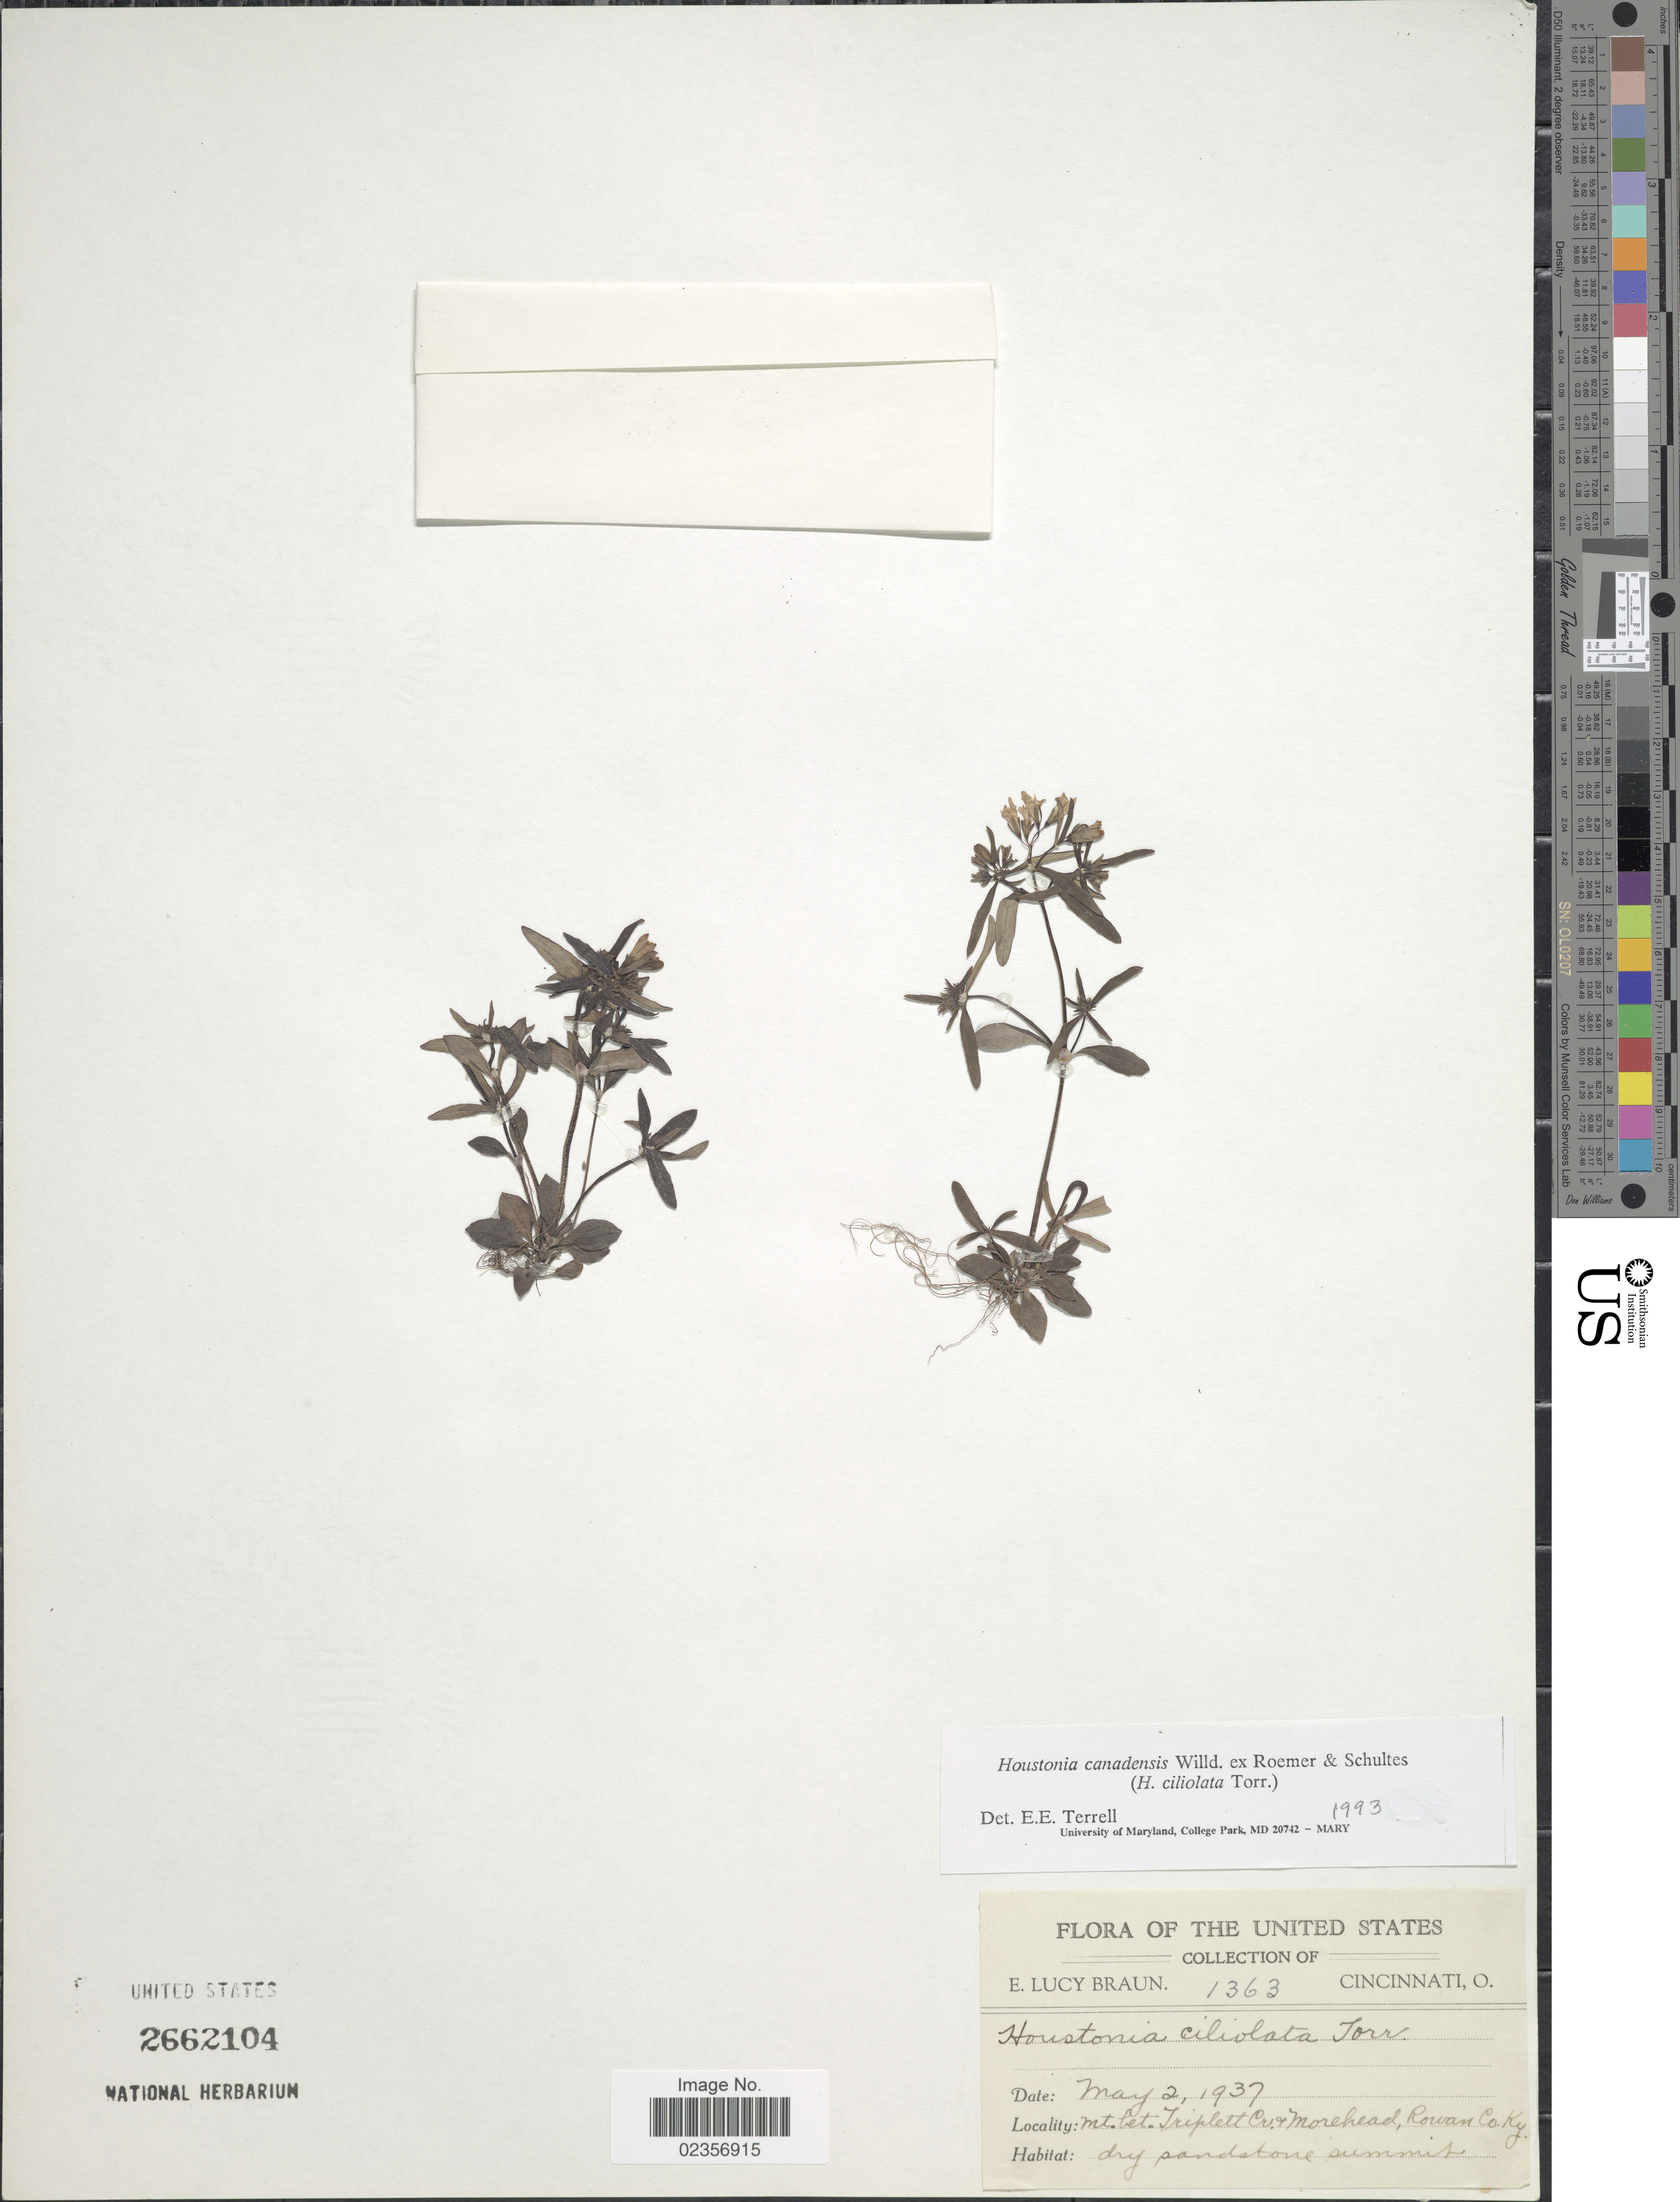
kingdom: Plantae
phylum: Tracheophyta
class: Magnoliopsida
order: Gentianales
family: Rubiaceae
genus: Houstonia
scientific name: Houstonia canadensis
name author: Willd.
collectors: E. L. Braun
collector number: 1363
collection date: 1937-05-02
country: United States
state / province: Kentucky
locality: Mt. bet. Tiplett Cr. + Morehead, Rowan Co, dry sandstone summit.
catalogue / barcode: US 2662104